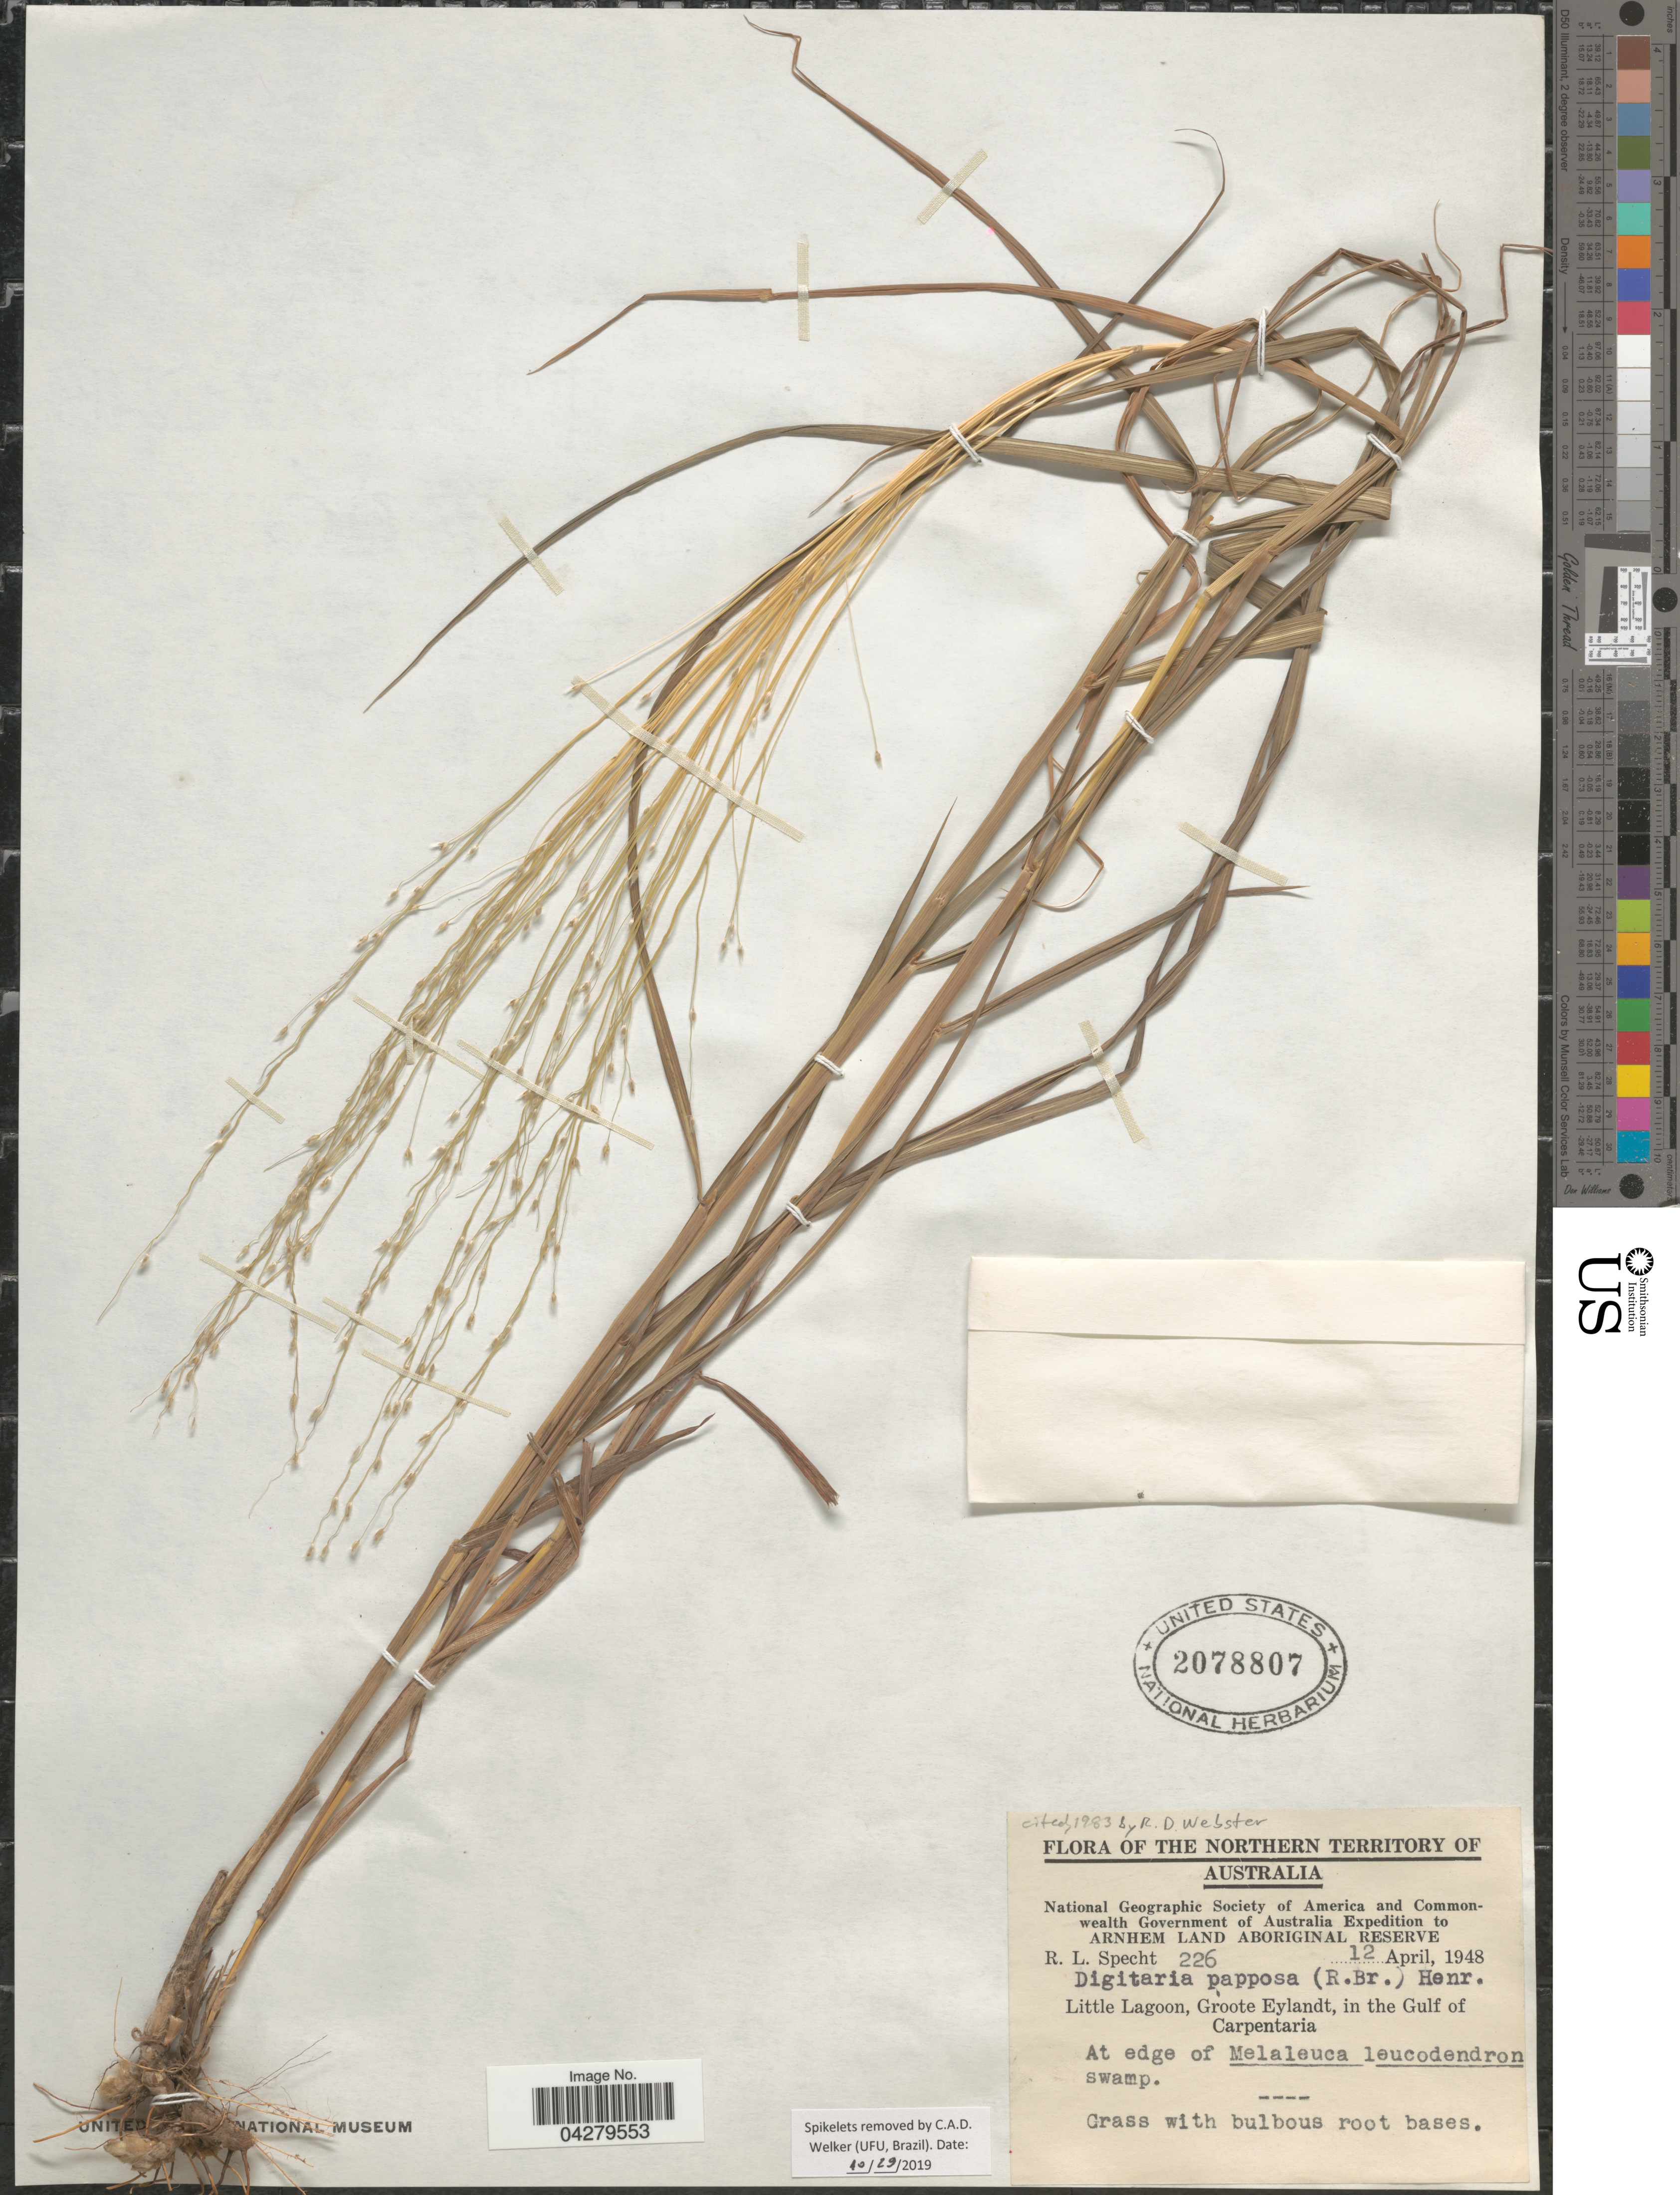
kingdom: Plantae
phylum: Tracheophyta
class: Liliopsida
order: Poales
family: Poaceae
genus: Digitaria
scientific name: Digitaria papposa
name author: (R. Br.) P. Beauv.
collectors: R. L. Specht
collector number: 226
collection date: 1948-04-12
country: Australia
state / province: Northern Territory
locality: The Northern Territory of Australia. National Geographic Society of America and Commonwealth Government of Australia Expedition to Arnhem Land Aboriginal Reserve. Little Lagoon, Groote Eylandt, in the Gulf of Carpentaria. At edge of Melaleuca leucodendron swamp.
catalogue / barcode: US 2078807